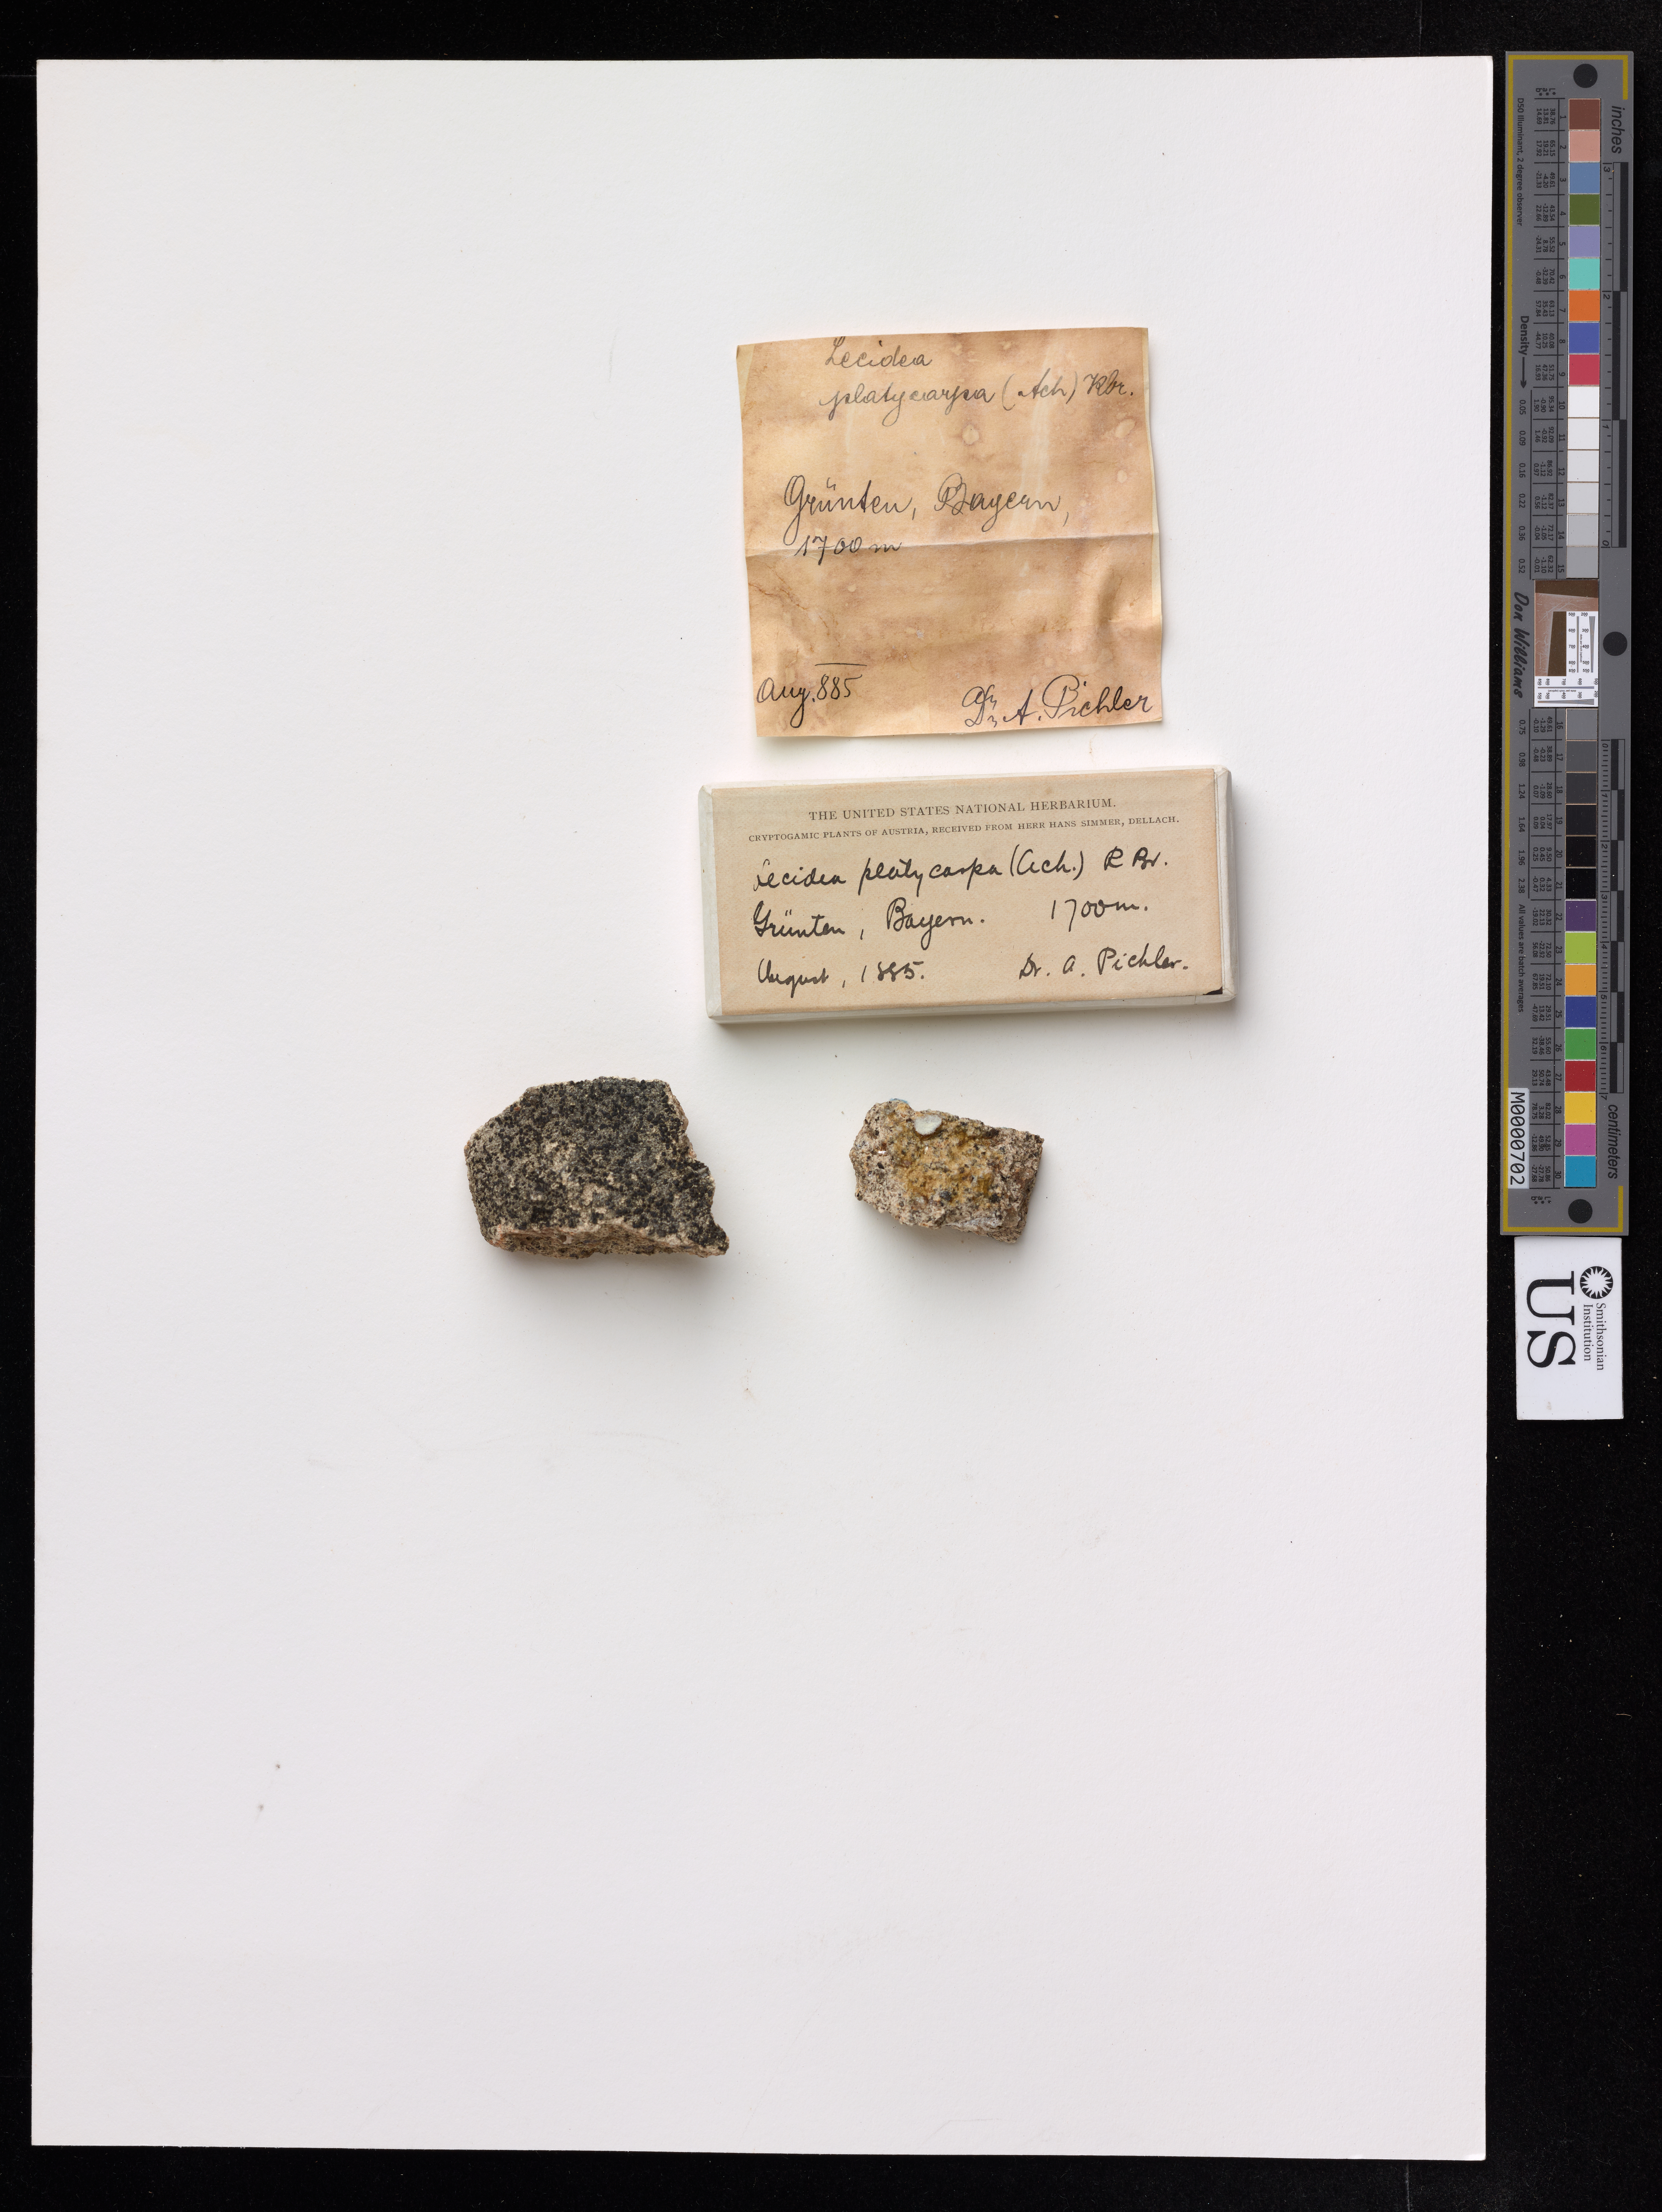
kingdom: Fungi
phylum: Ascomycota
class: Lecanoromycetes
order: Lecideales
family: Lecideaceae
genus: Lecidea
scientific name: Lecidea platycarpa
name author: Ach.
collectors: A. Pichler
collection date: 1885-08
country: Germany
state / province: Bayern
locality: Grünten.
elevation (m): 518